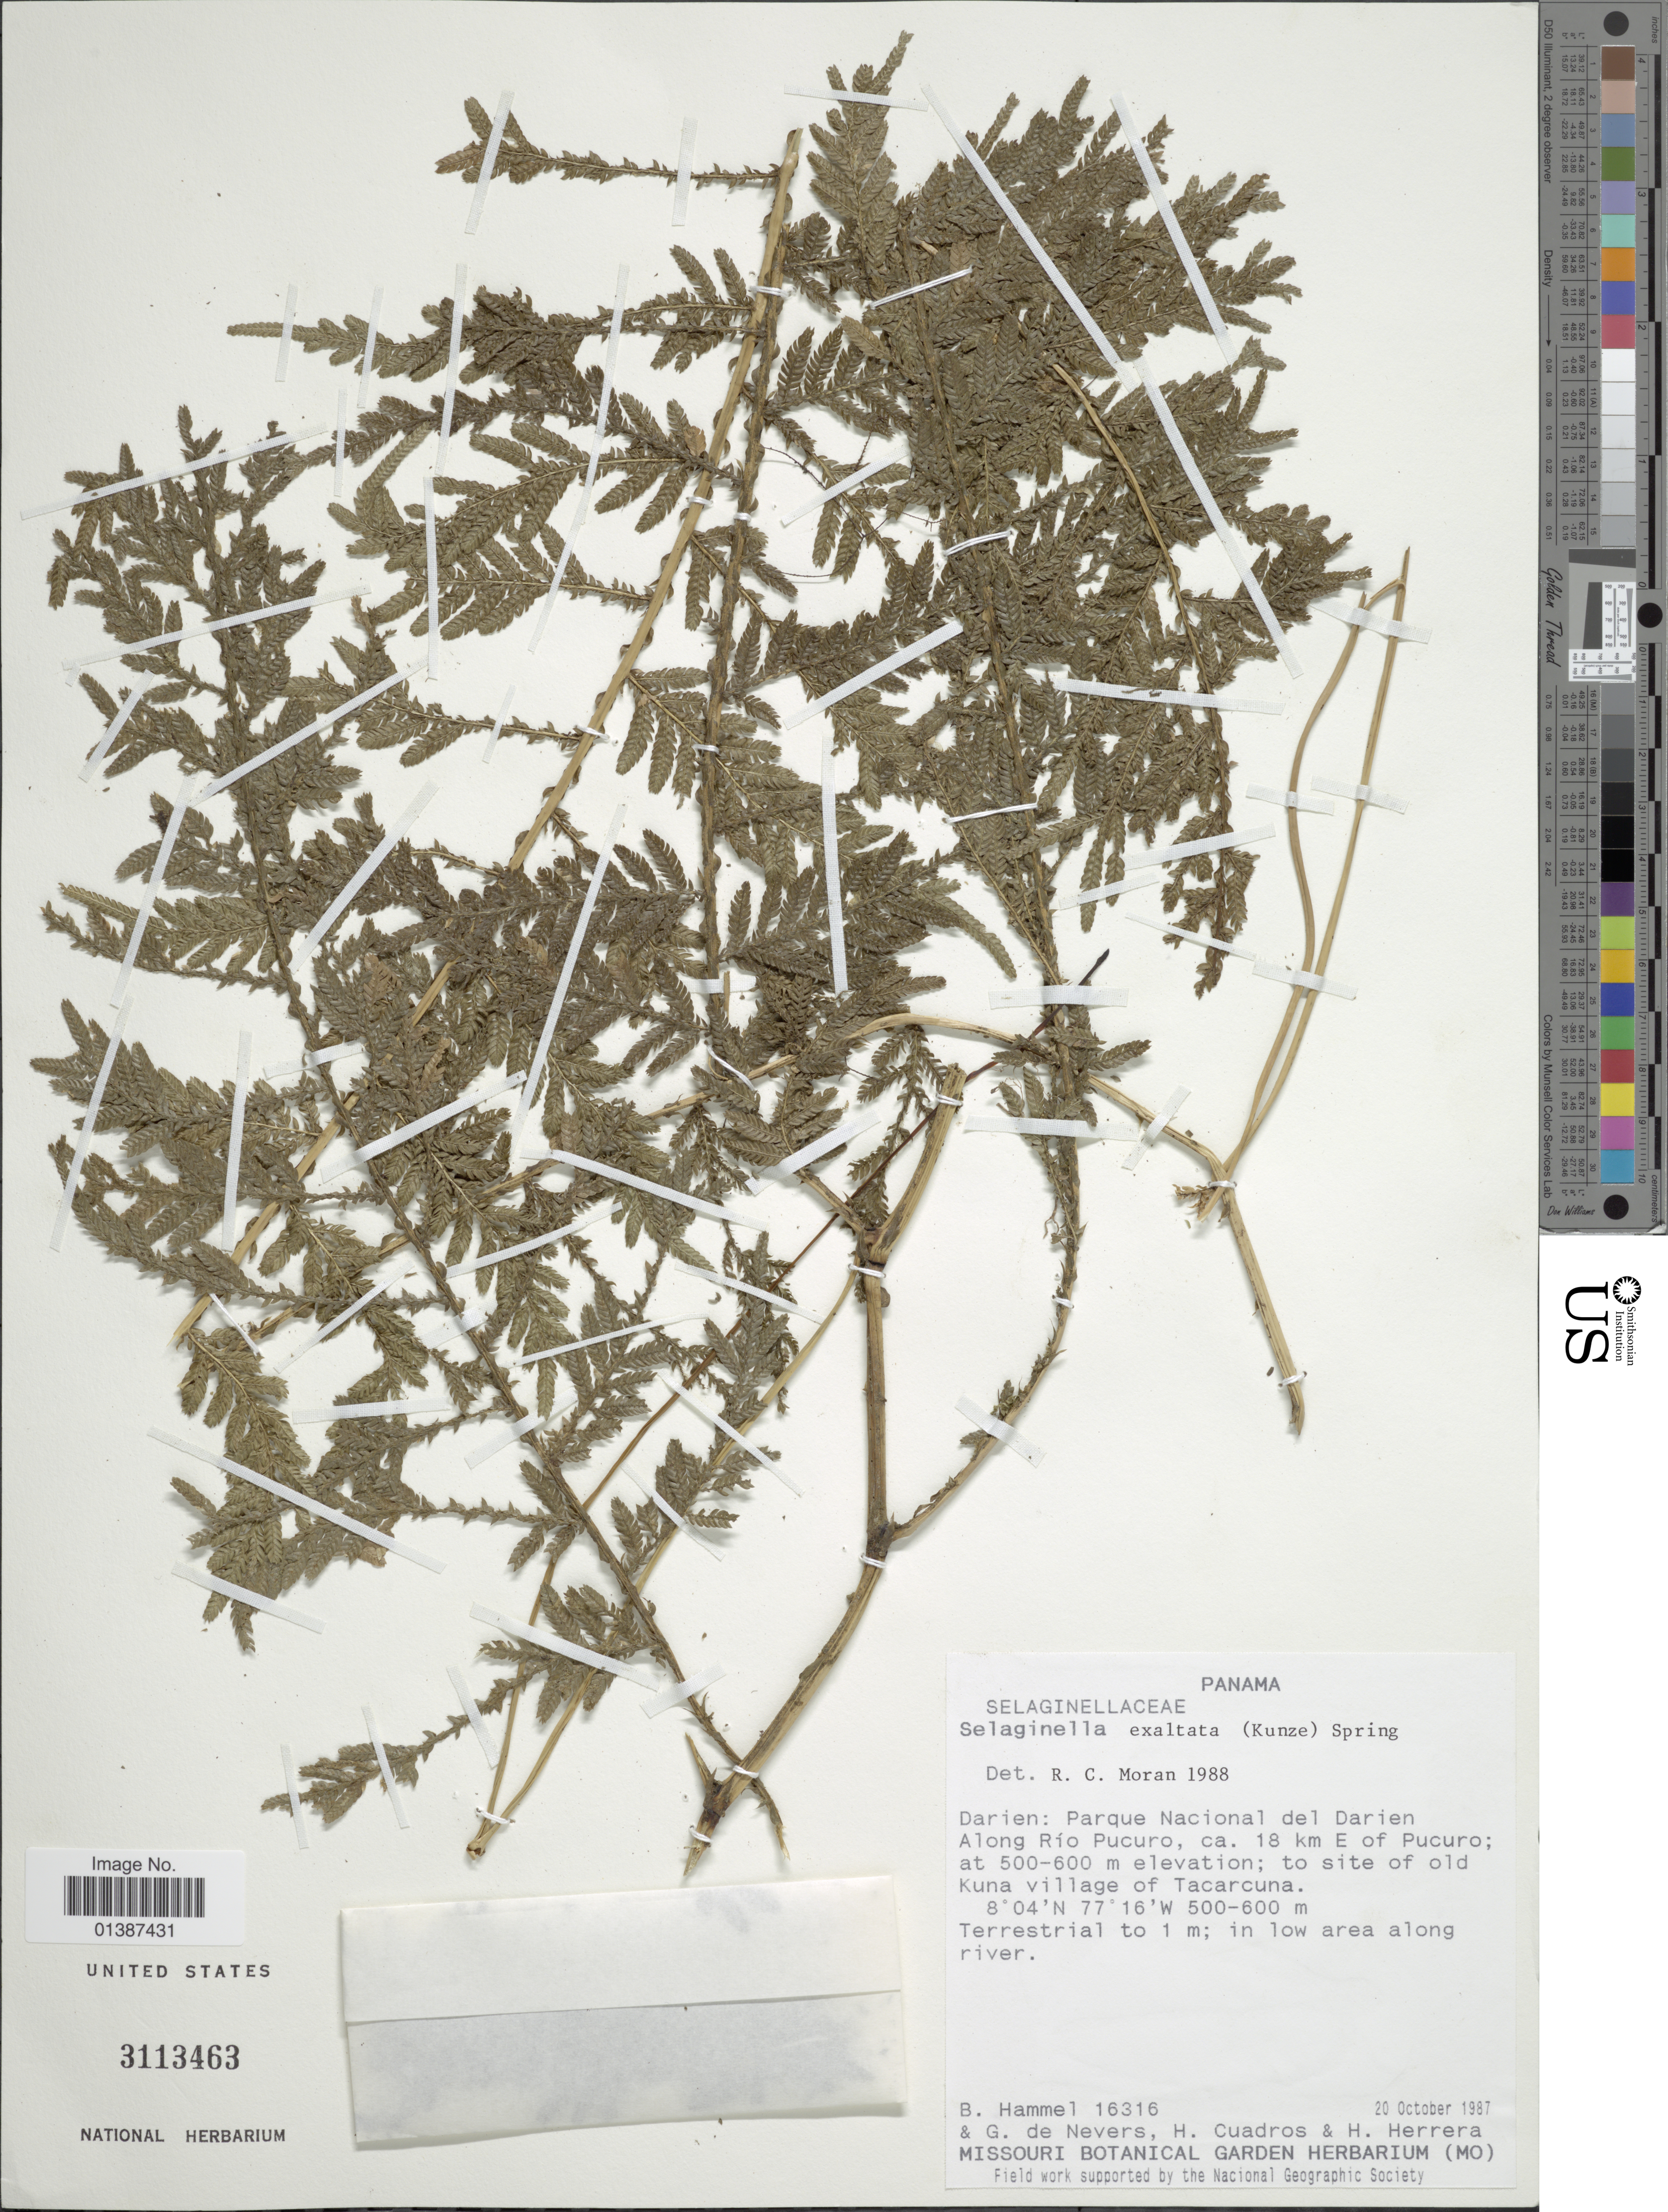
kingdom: Plantae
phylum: Tracheophyta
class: Lycopodiopsida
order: Selaginellales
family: Selaginellaceae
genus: Selaginella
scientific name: Selaginella exaltata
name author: (Kunze) Spring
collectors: B. Hammel, G. C. de Nevers, H. Cuadros & H. Herrera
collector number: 16316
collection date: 1987-10-20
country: Panama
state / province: Darién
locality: Parque Nacional del Darien Along Río Pucuro, ca 18 km E of Pucuro; to site of old Kuna village of Tacarcuna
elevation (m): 500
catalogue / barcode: US 3113463